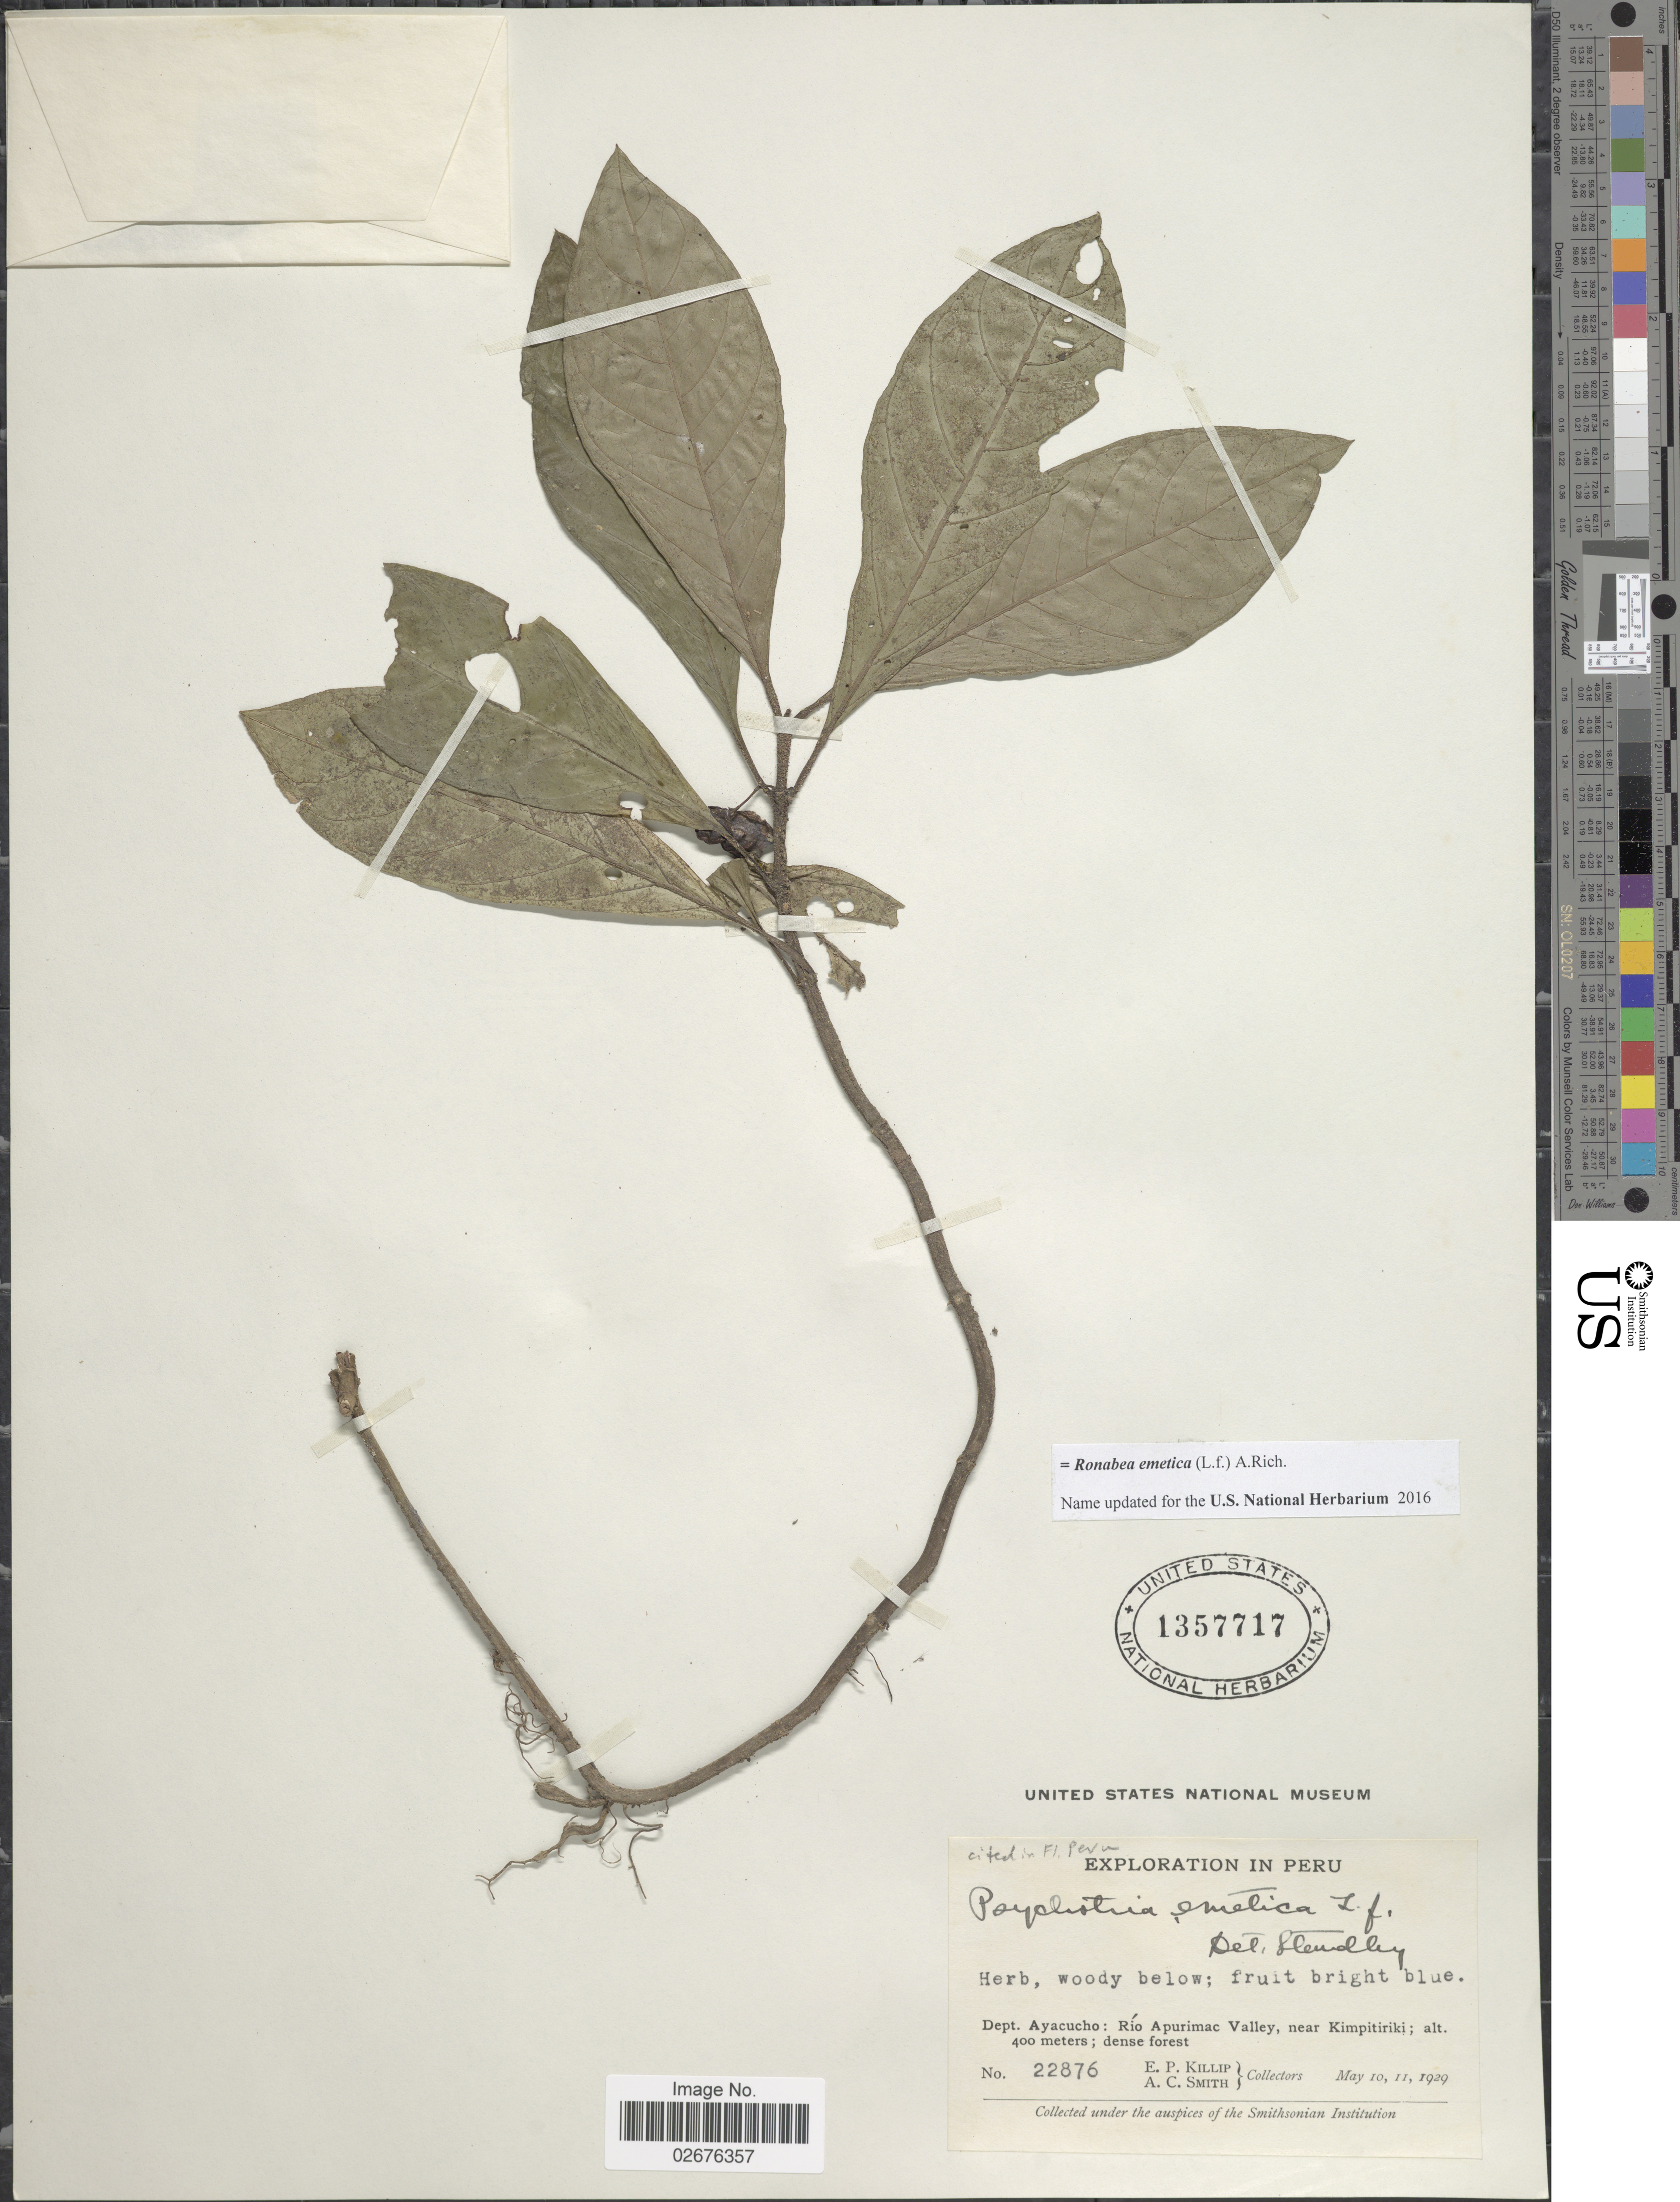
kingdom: Plantae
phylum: Tracheophyta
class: Magnoliopsida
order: Gentianales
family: Rubiaceae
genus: Ronabea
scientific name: Ronabea emetica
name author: (L. f.) A. Rich.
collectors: E. P. Killip & A. C. Smith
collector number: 22876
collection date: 1929-05-10/1929-05-11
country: Peru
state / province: Ayacucho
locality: Rio Apurimac Valley, near Kimpitiriki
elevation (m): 400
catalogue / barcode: US 1357717